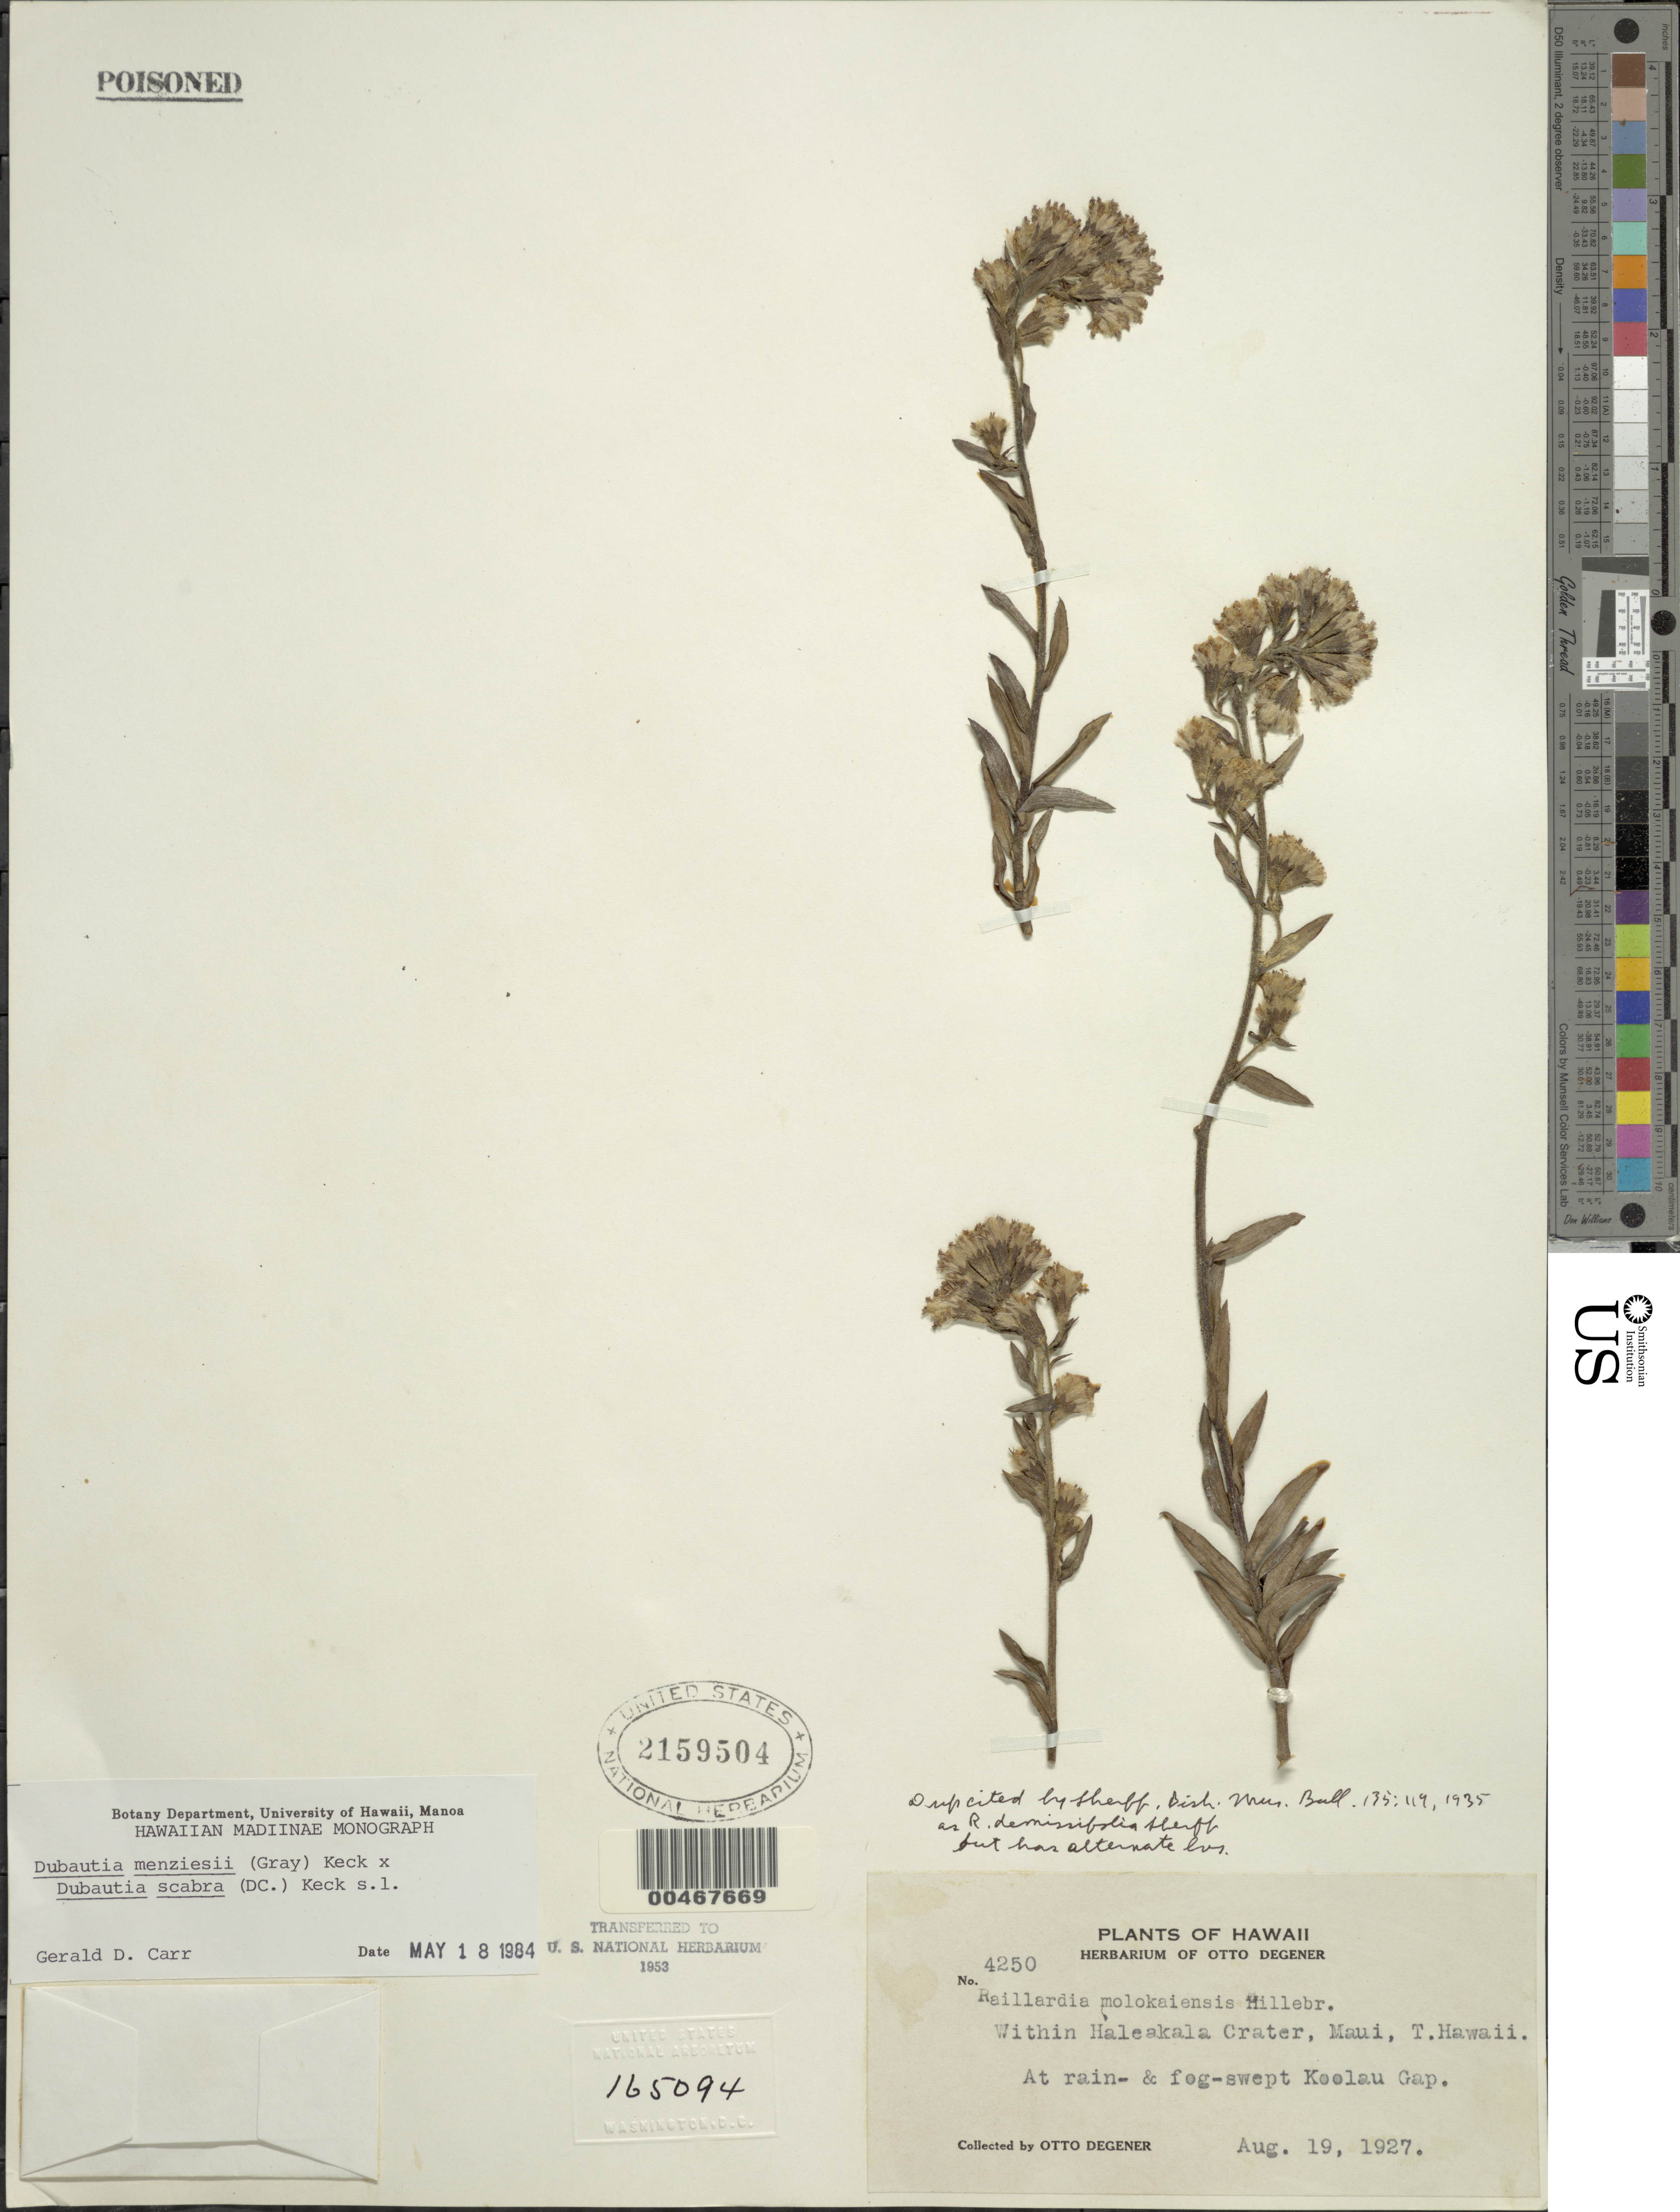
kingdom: Plantae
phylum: Tracheophyta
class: Magnoliopsida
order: Asterales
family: Asteraceae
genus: Dubautia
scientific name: Dubautia menziesii x D. scabra (DC.) D.D. Keck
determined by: Carr, G. D.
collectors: O. Degener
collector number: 4250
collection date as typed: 19 Aug 1927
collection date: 1927-08-19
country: United States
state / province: Hawaii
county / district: Maui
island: Maui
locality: Within Haleakala Crater, Koolau Gap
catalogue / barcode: US 2159504